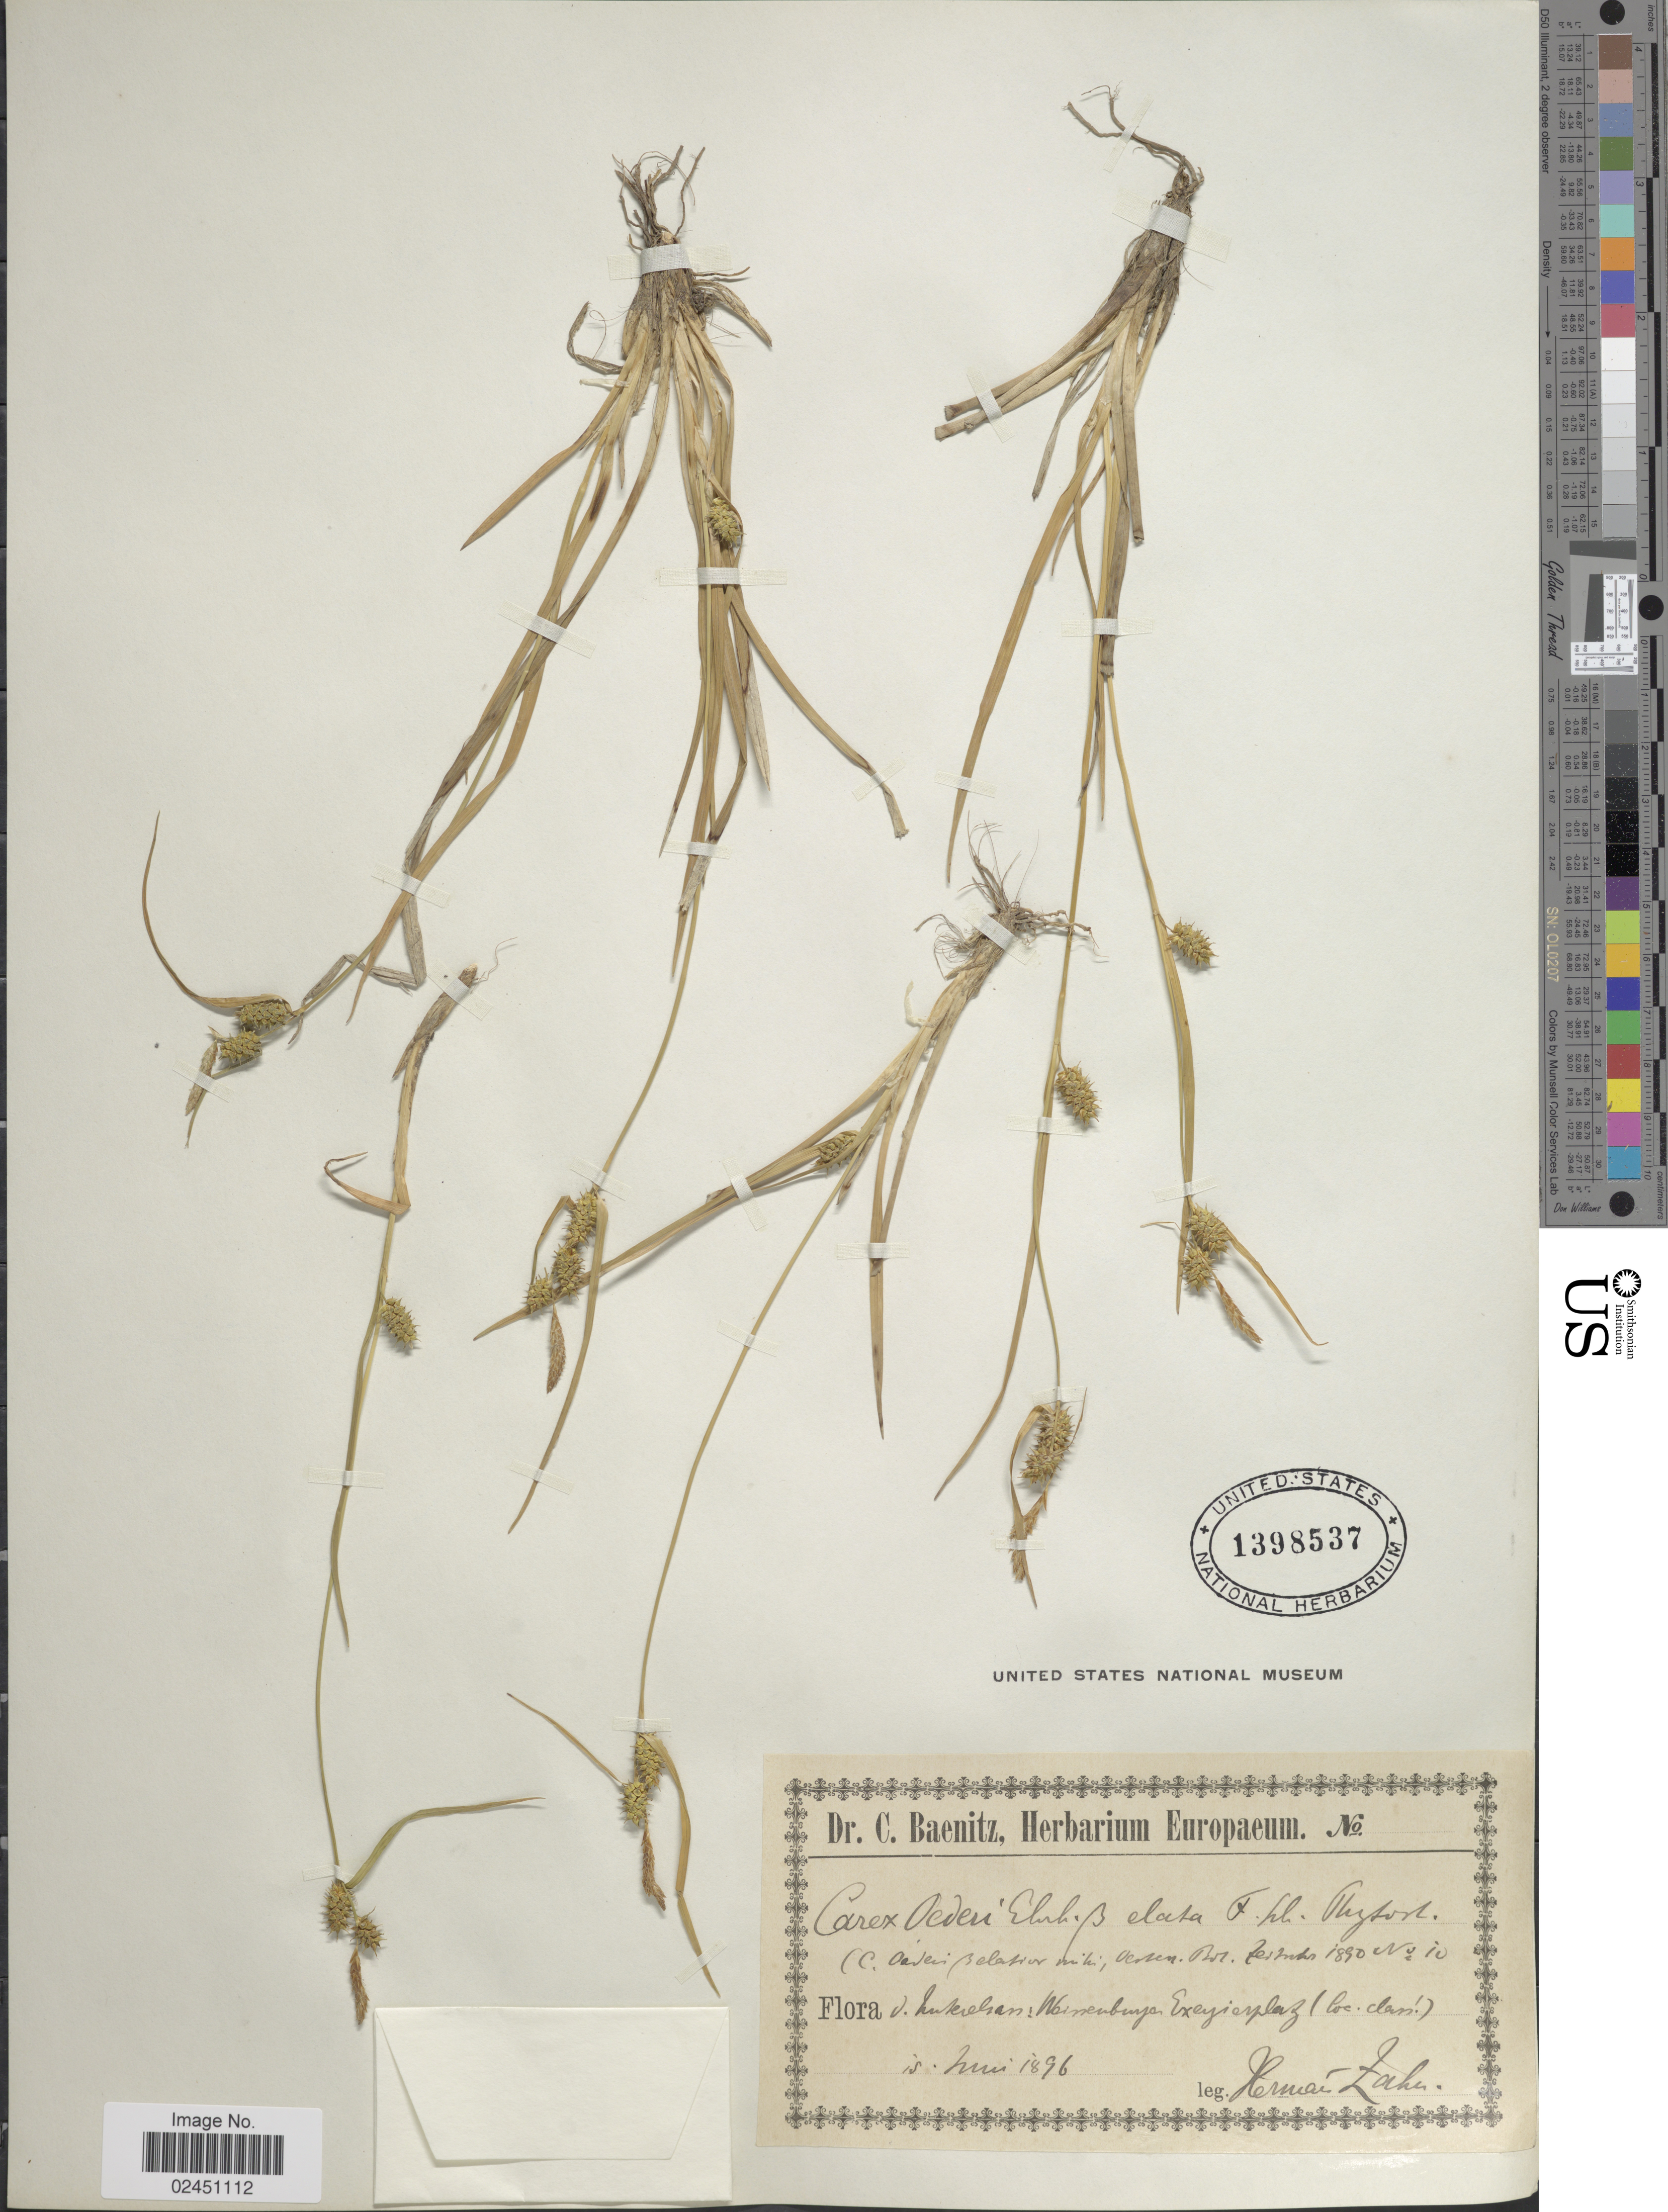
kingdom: Plantae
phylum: Tracheophyta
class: Liliopsida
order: Poales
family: Cyperaceae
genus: Carex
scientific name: Carex oederi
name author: Retz.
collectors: H. Zahn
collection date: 1896-05-15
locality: hukrelan; Weinenburg [illegible text]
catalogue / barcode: US 1398537